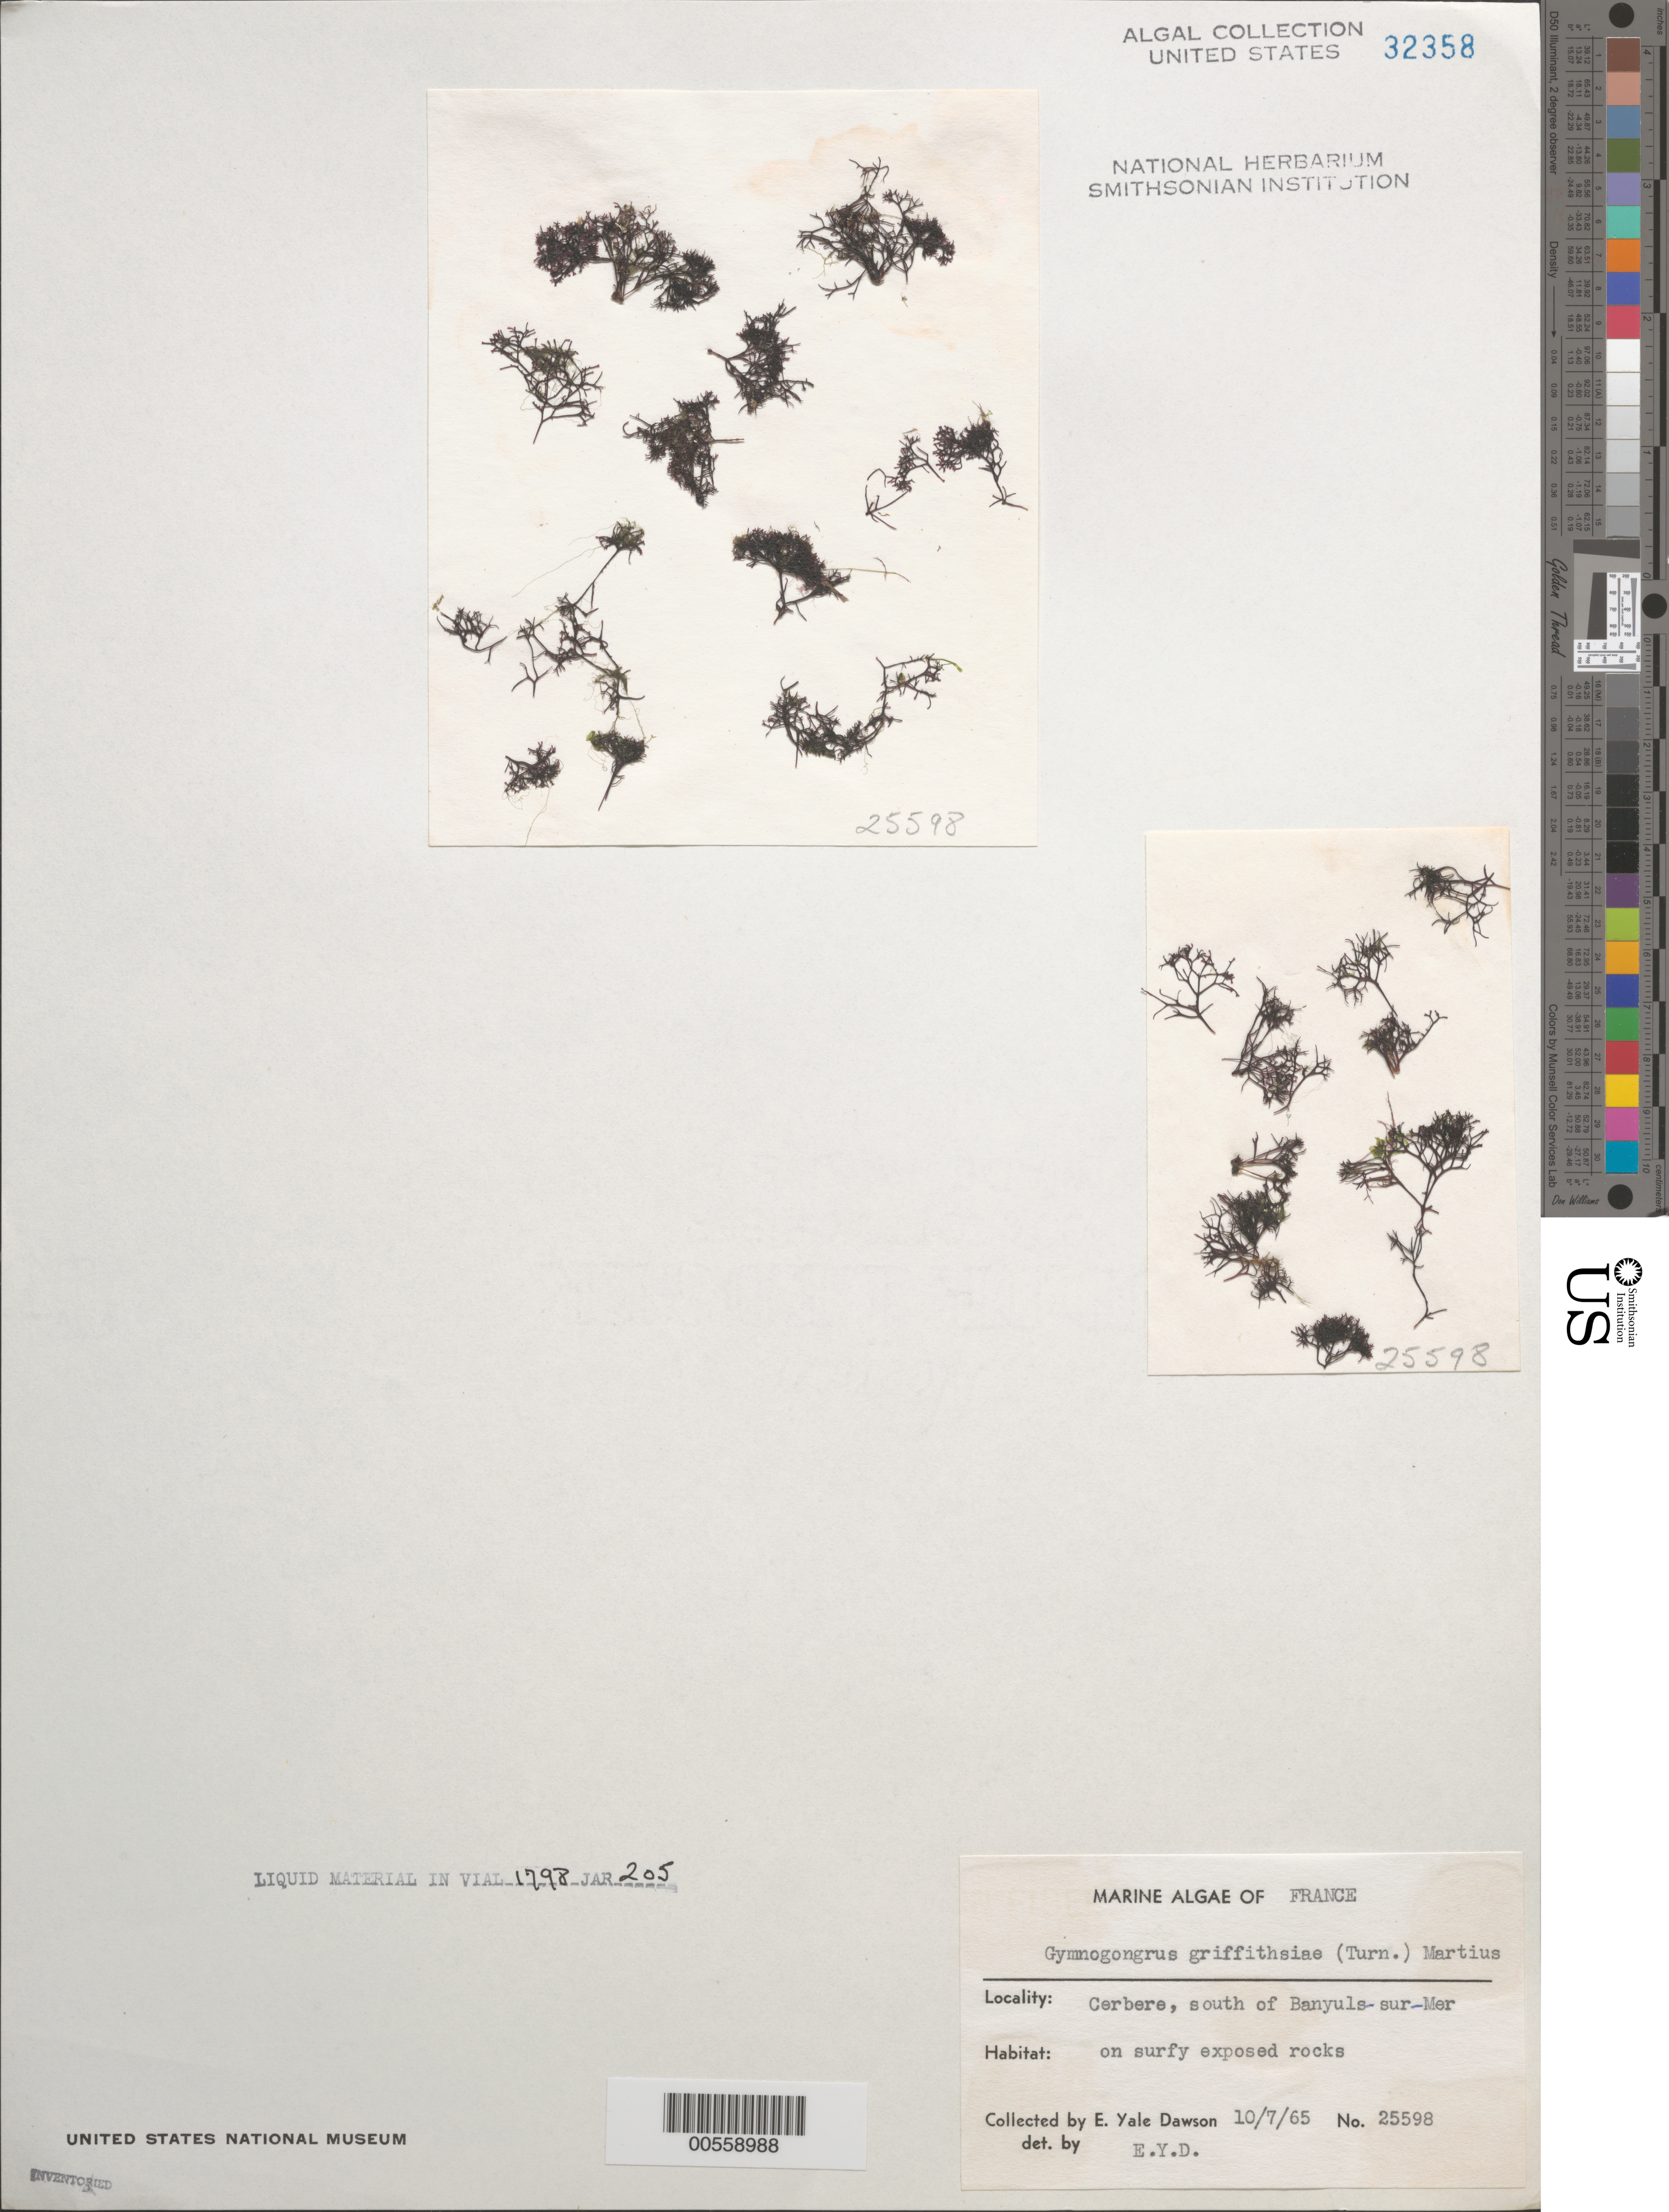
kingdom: Plantae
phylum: Rhodophyta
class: Florideophyceae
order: Gigartinales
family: Phyllophoraceae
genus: Gymnogongrus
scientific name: Gymnogongrus griffithsiae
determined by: Dawson, E. Y.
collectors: E. Y. Dawson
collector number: EYD 25598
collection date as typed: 07 Oct 1965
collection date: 1965-10-07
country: France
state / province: Occitanie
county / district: Pyrénées-Orientales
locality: Cerbere, south of Banyuls-sur-Mer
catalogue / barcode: US 32358